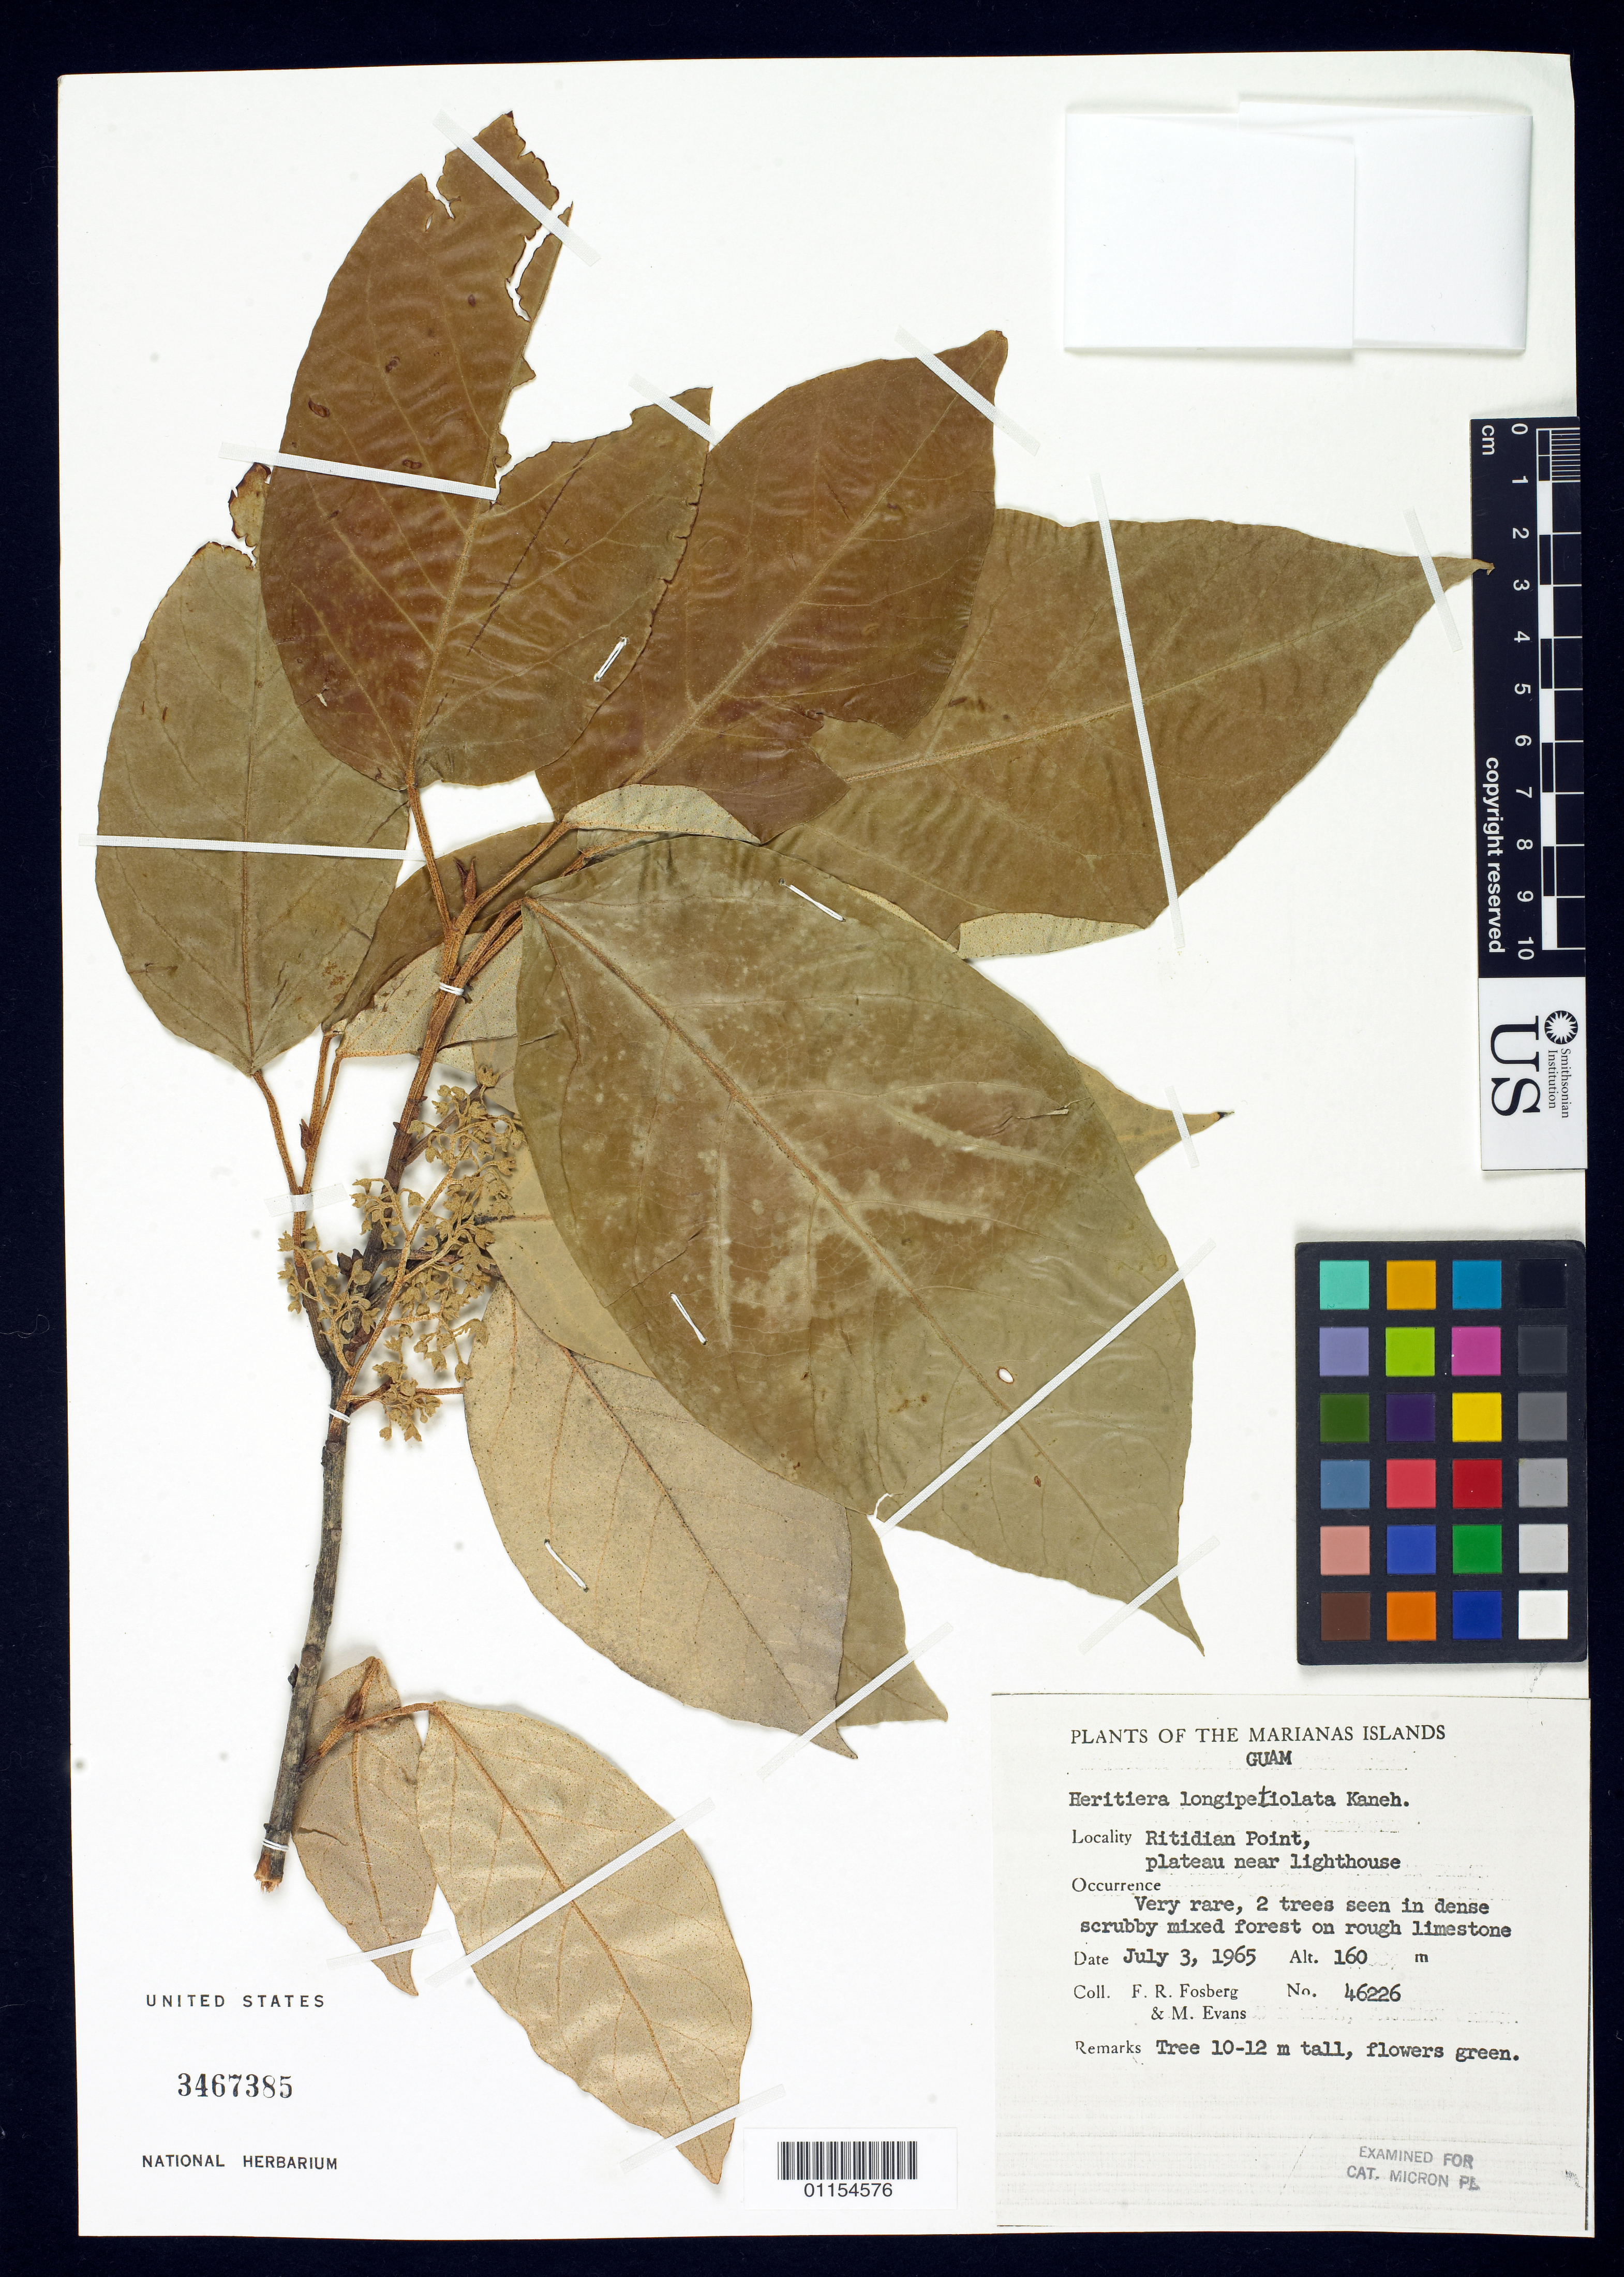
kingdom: Plantae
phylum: Tracheophyta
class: Magnoliopsida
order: Malvales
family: Malvaceae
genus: Heritiera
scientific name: Heritiera longipetiolata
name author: Kaneh.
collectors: F. R. Fosberg & M. Evans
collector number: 46226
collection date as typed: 03 Jul 1965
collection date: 1965-07-03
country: Guam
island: Guam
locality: Ritidian Point, plateau near lighthouse.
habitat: Dense scrubby mixed forest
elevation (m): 160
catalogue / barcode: US 3467385